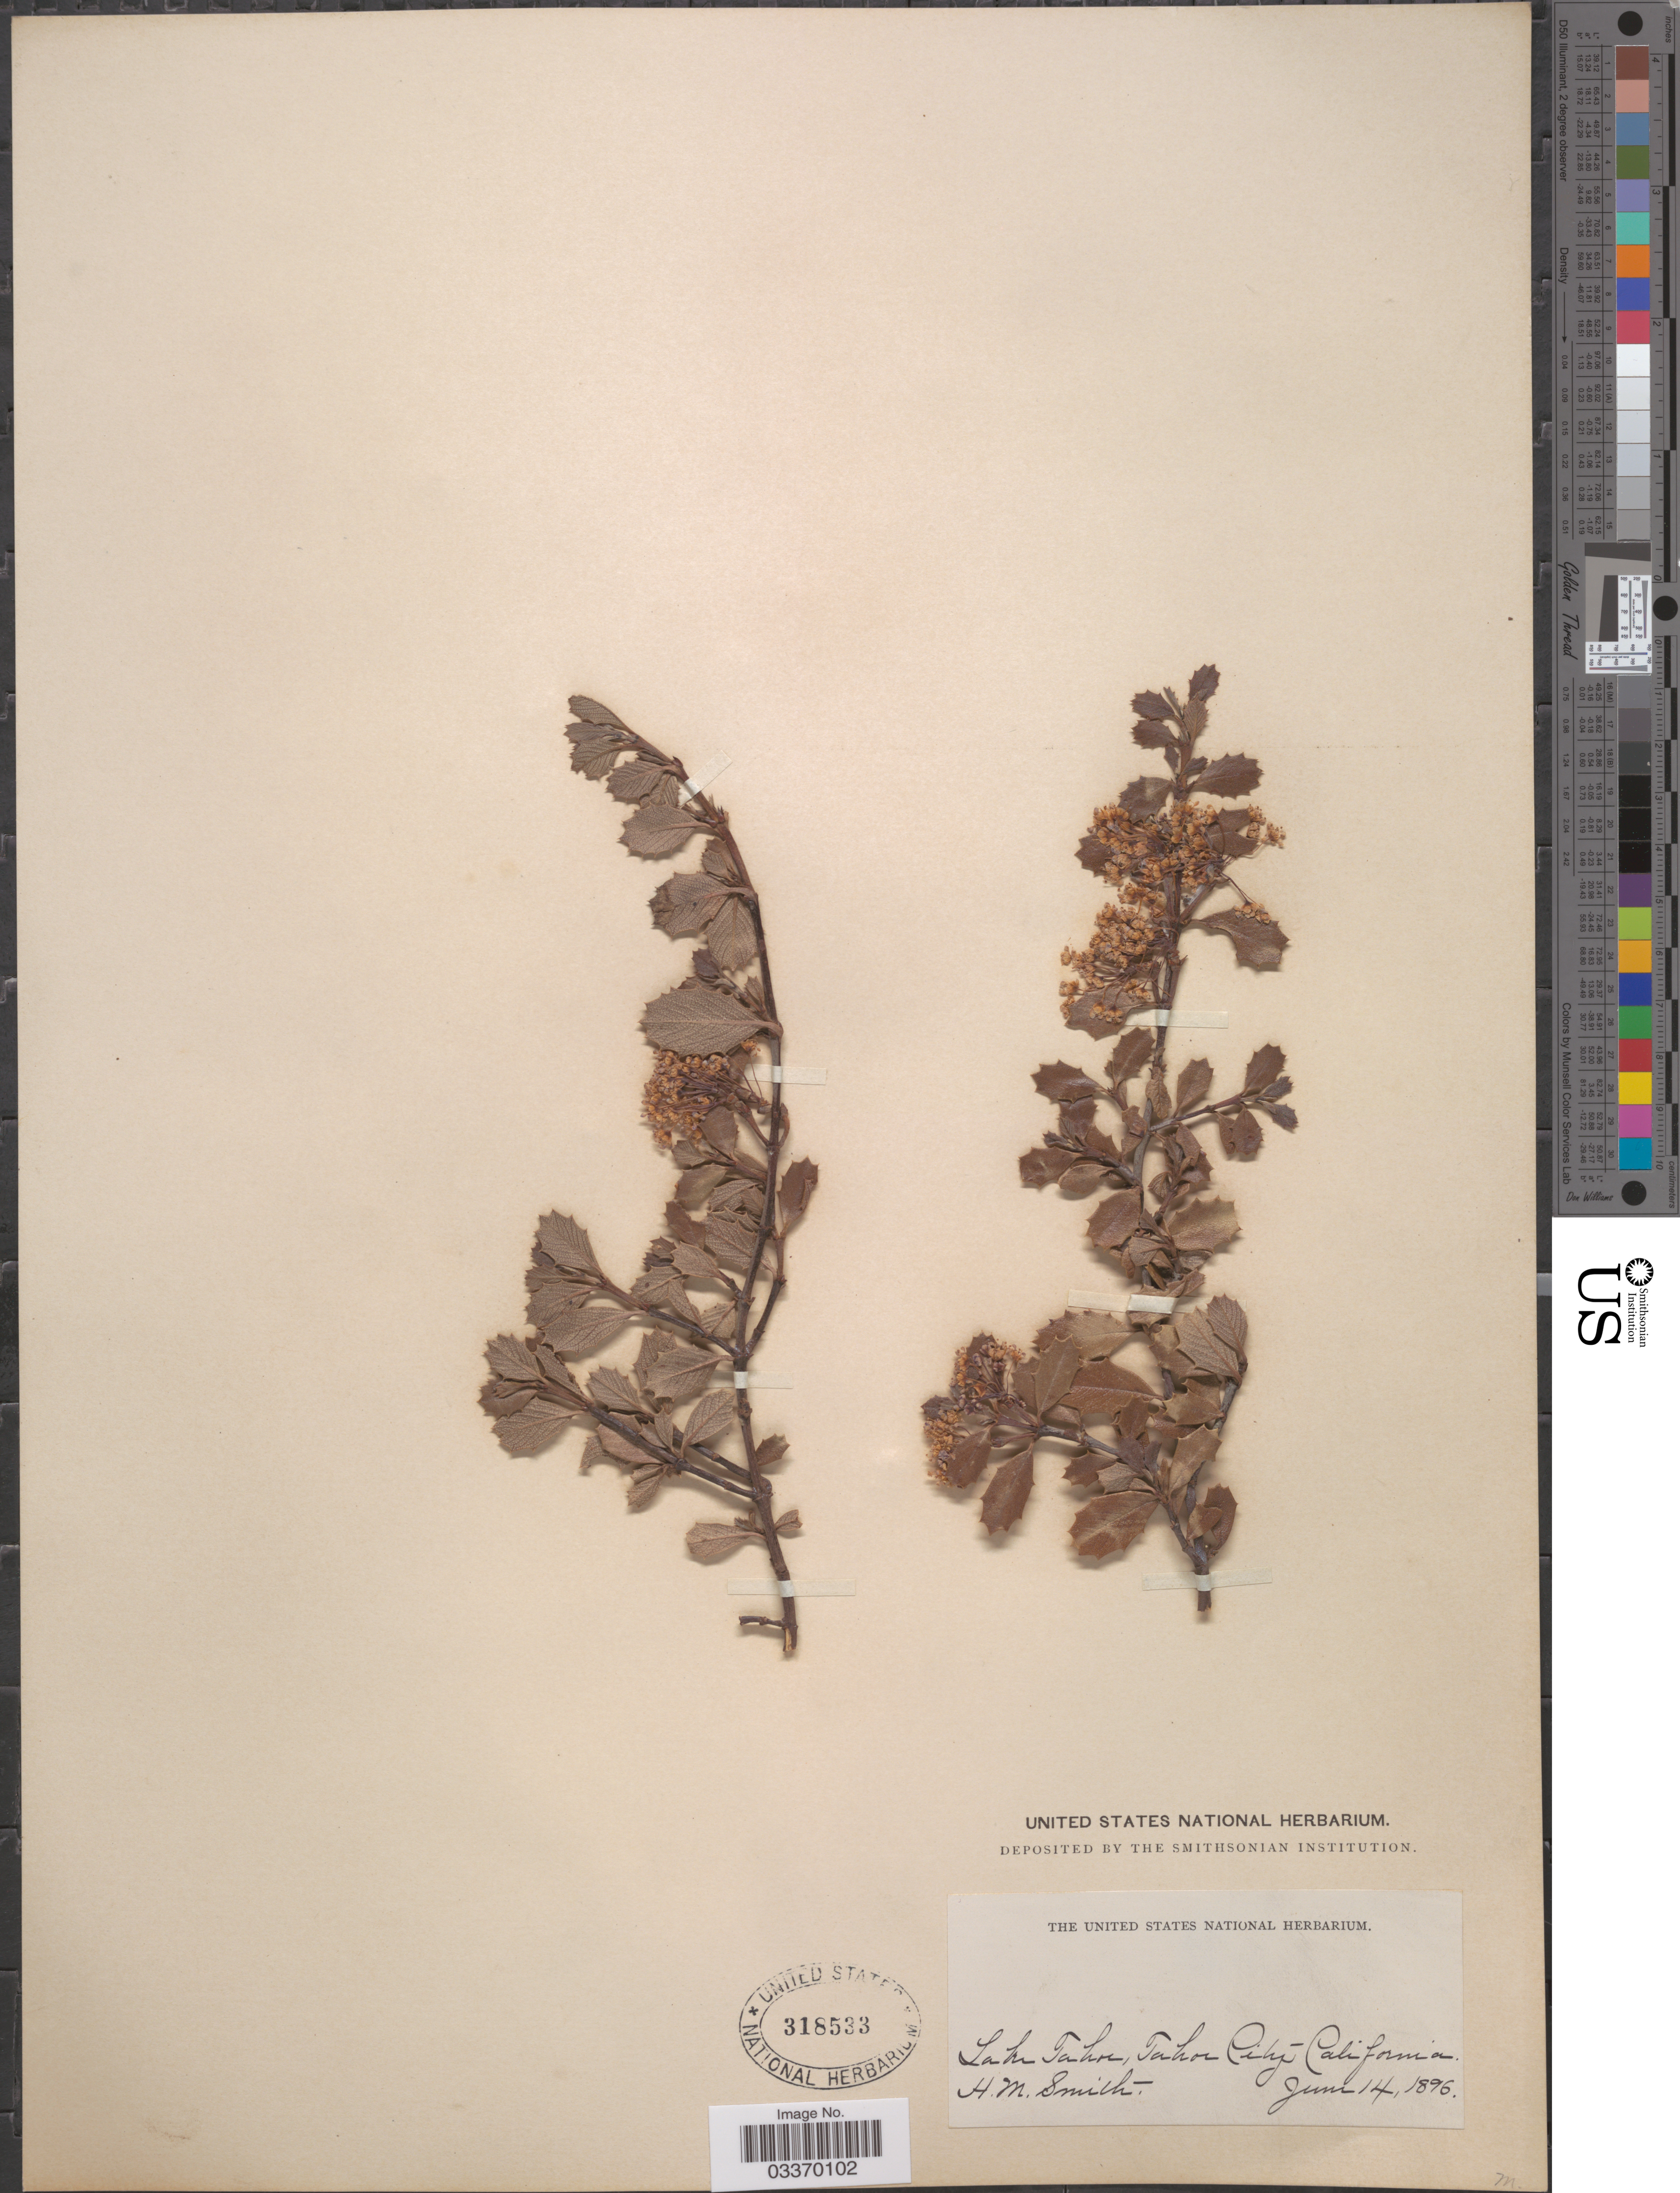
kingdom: Plantae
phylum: Tracheophyta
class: Magnoliopsida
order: Rosales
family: Rhamnaceae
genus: Ceanothus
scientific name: Ceanothus prostratus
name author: Benth.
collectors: H. M. Smith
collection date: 1896-06-14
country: United States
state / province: California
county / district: Placer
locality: Lake Tahoe, Tahoe City.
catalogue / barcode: US 318533